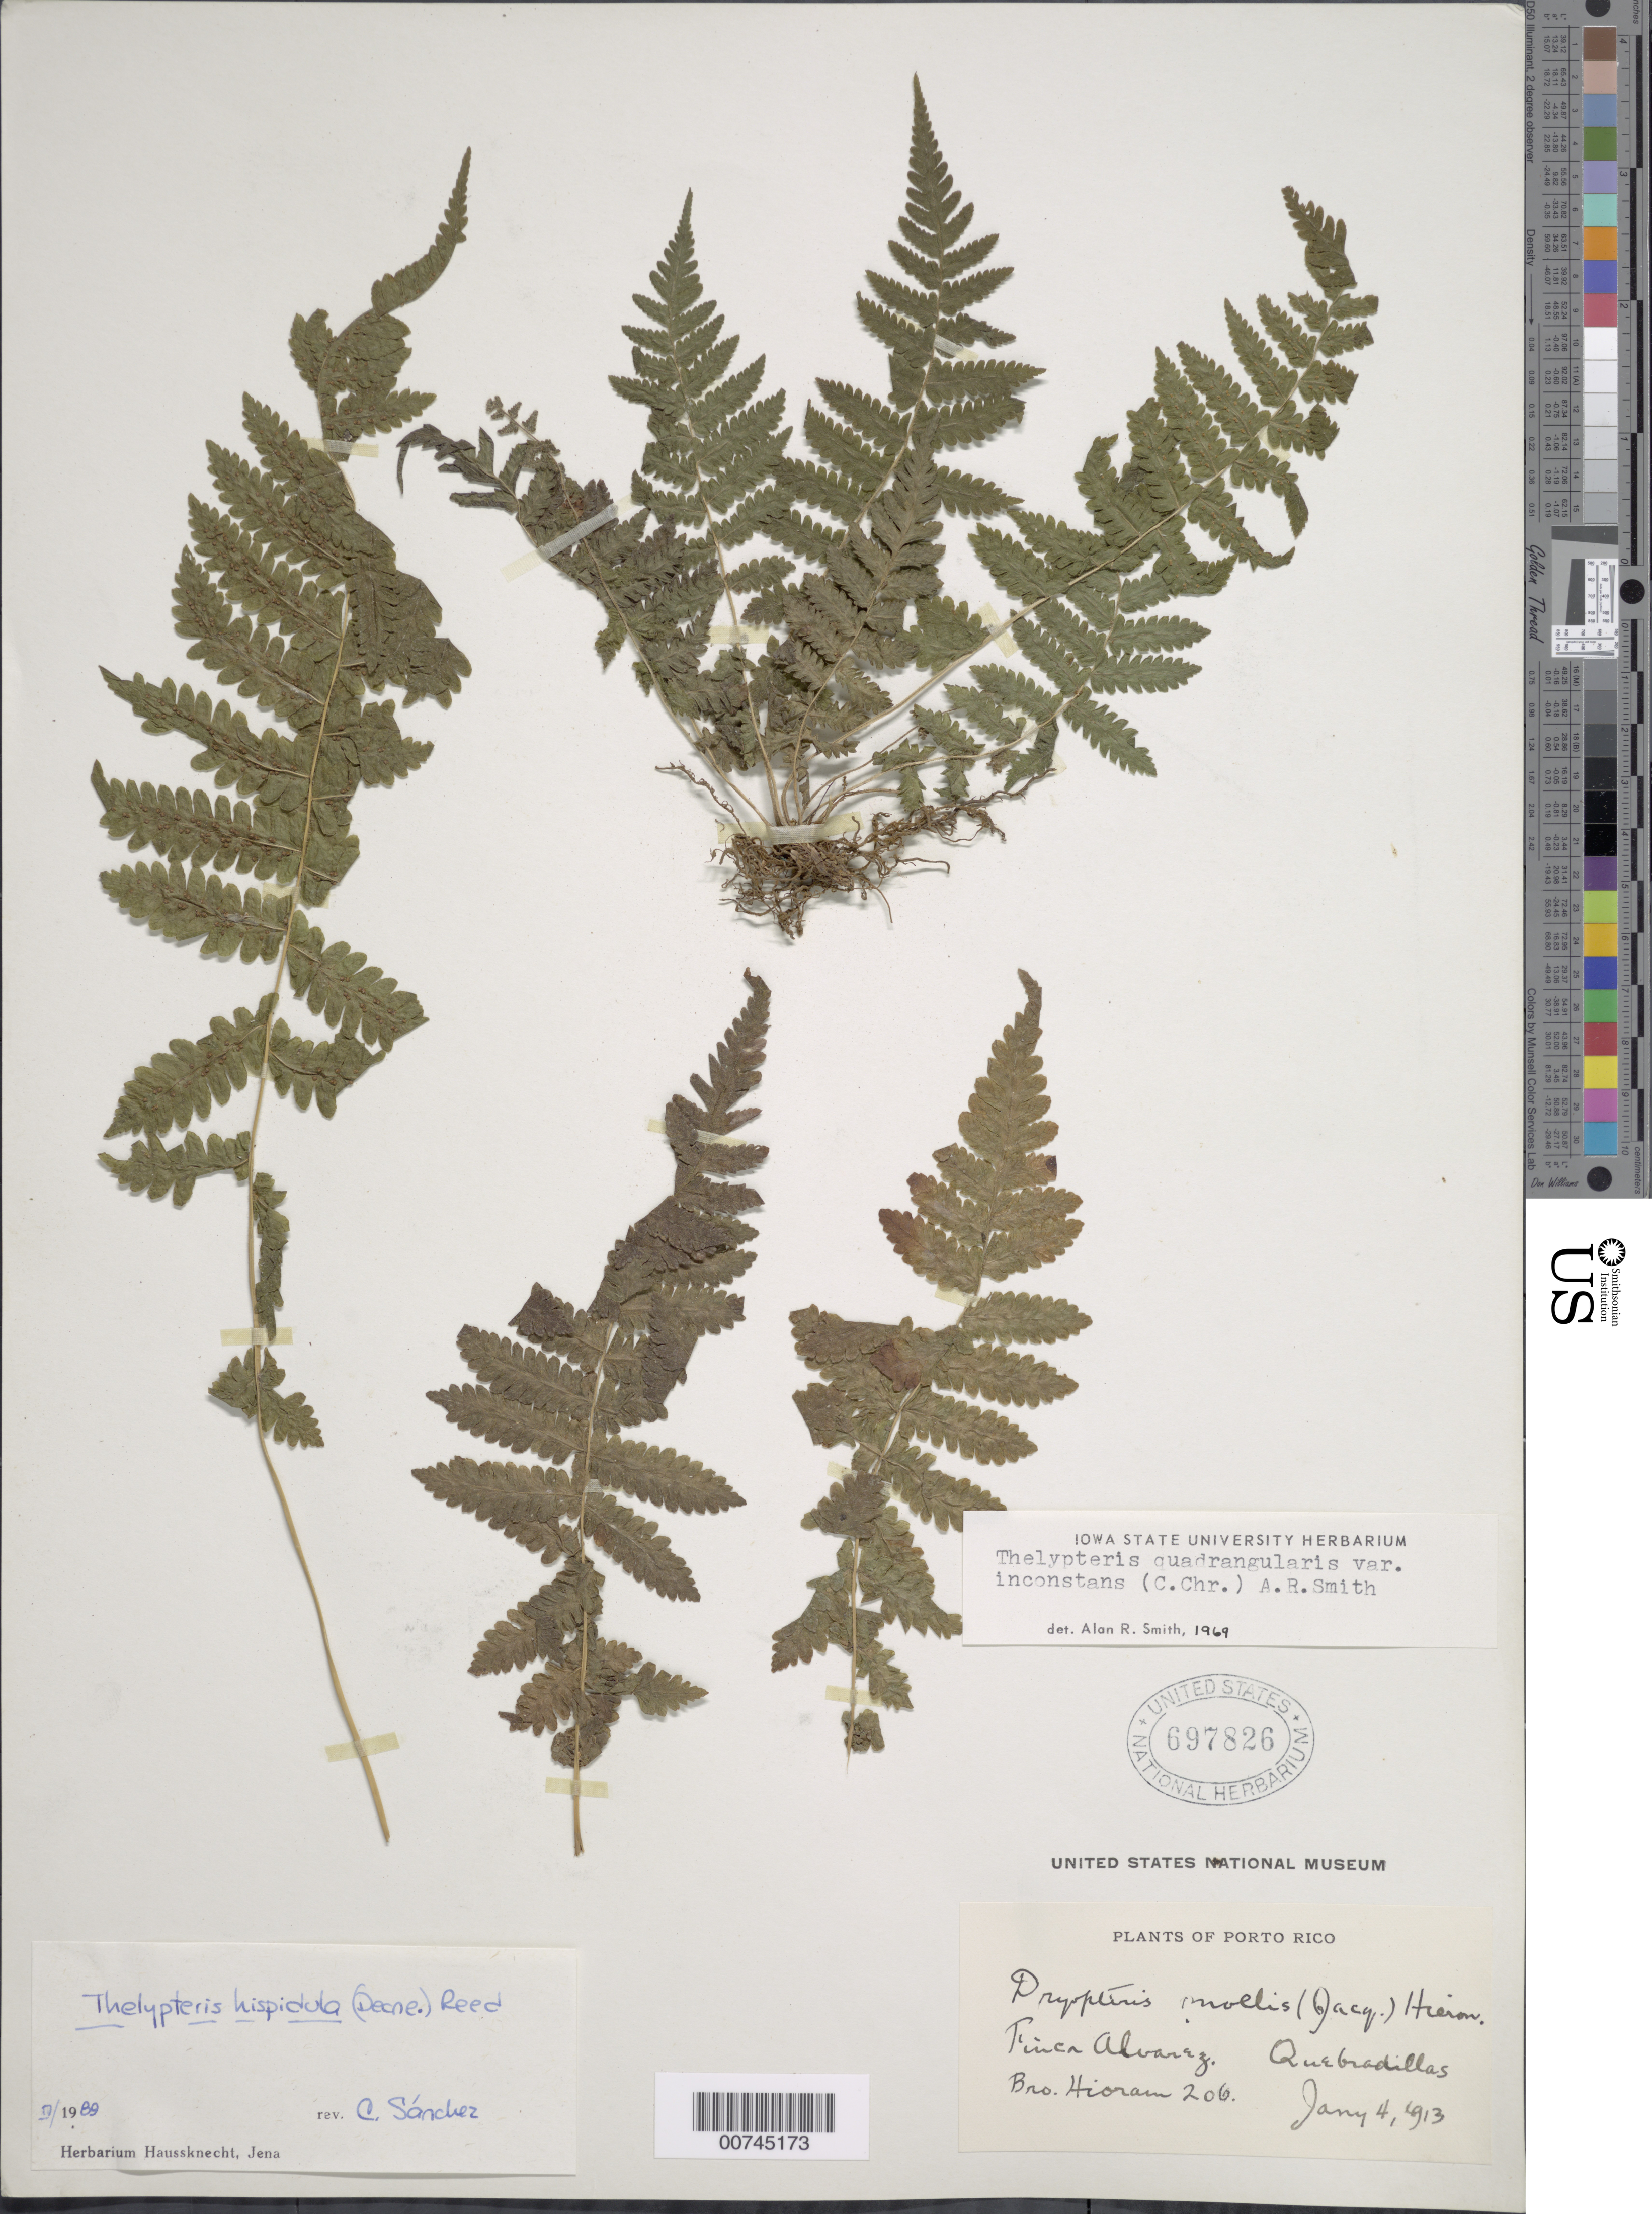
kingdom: Plantae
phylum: Tracheophyta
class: Polypodiopsida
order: Polypodiales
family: Thelypteridaceae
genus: Christella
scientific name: Christella hispidula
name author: (Decne.) Holttum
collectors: Bro. Hioram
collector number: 206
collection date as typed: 04 Jan 1913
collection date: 1913-01-04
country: Puerto Rico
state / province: Quebradillas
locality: Finca Alvarez, Quebradillas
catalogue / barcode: US 697826